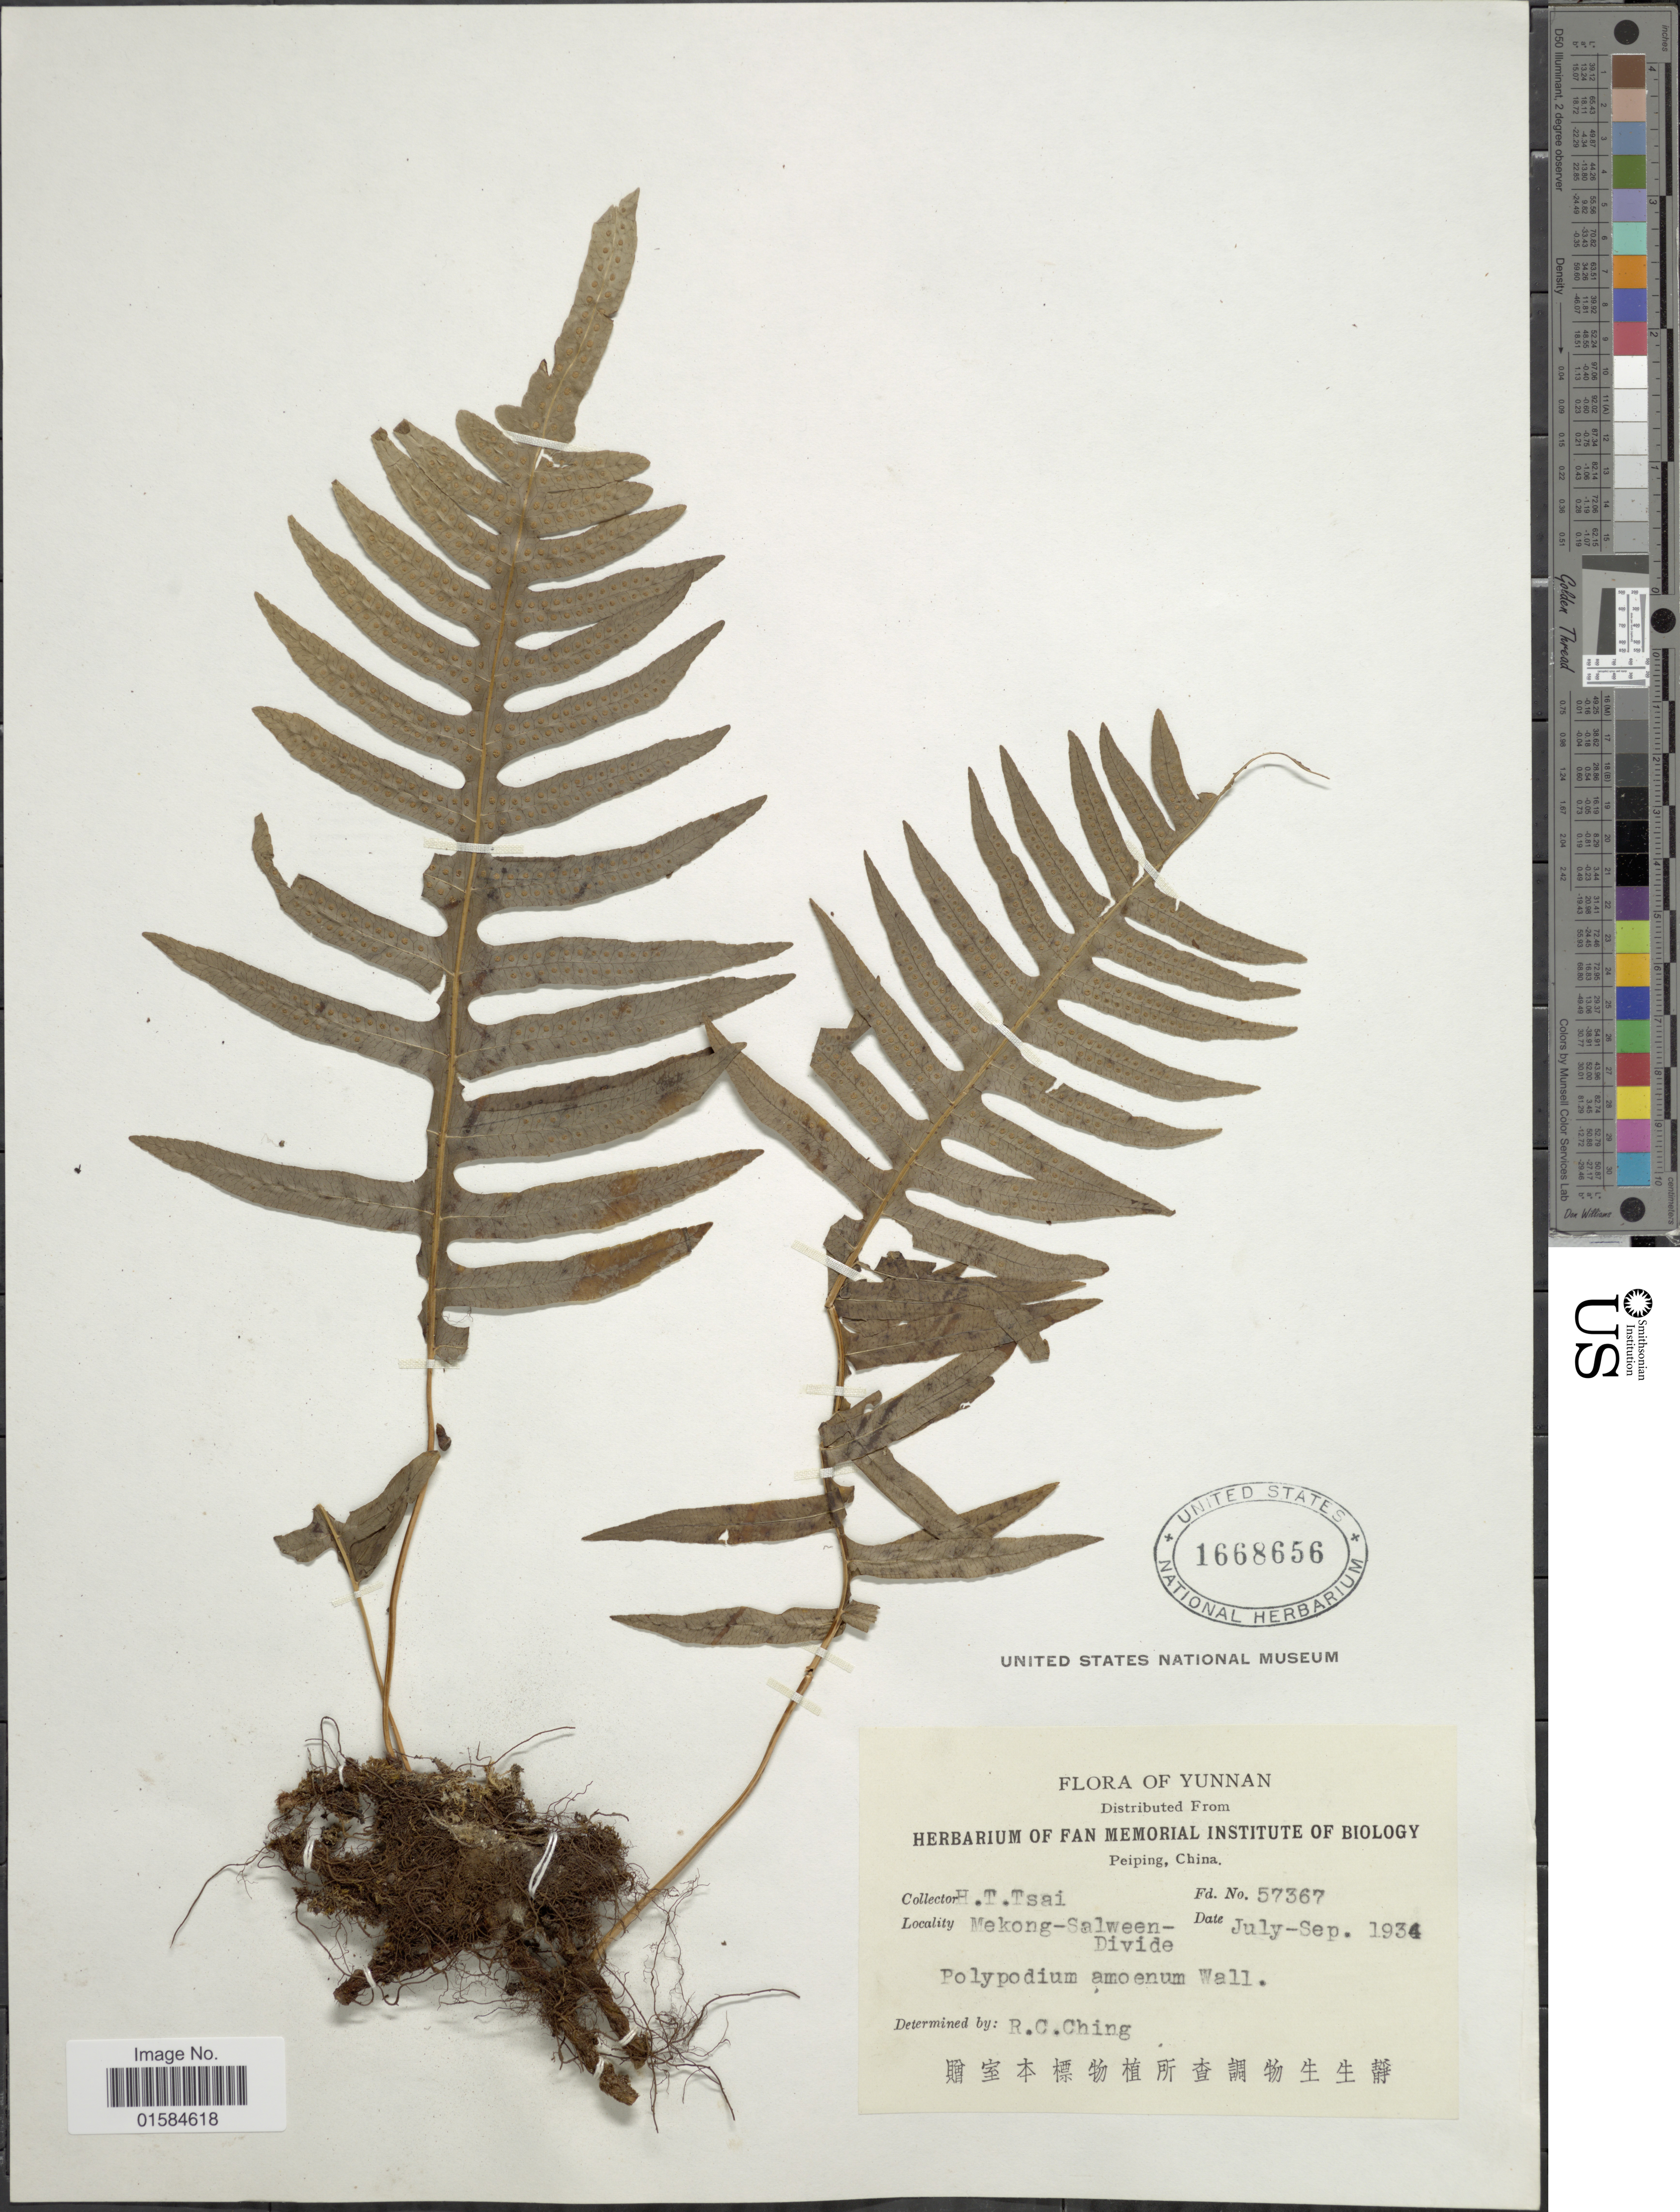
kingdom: Plantae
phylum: Tracheophyta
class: Polypodiopsida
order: Polypodiales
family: Polypodiaceae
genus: Goniophlebium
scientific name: Goniophlebium amoenum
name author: (Wall. ex Mett.) J. Sm.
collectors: H. Tsai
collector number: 57367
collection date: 1934-07/1934-09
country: China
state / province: Yunnan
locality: Mekong-Salween-Divide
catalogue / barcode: US 1668656